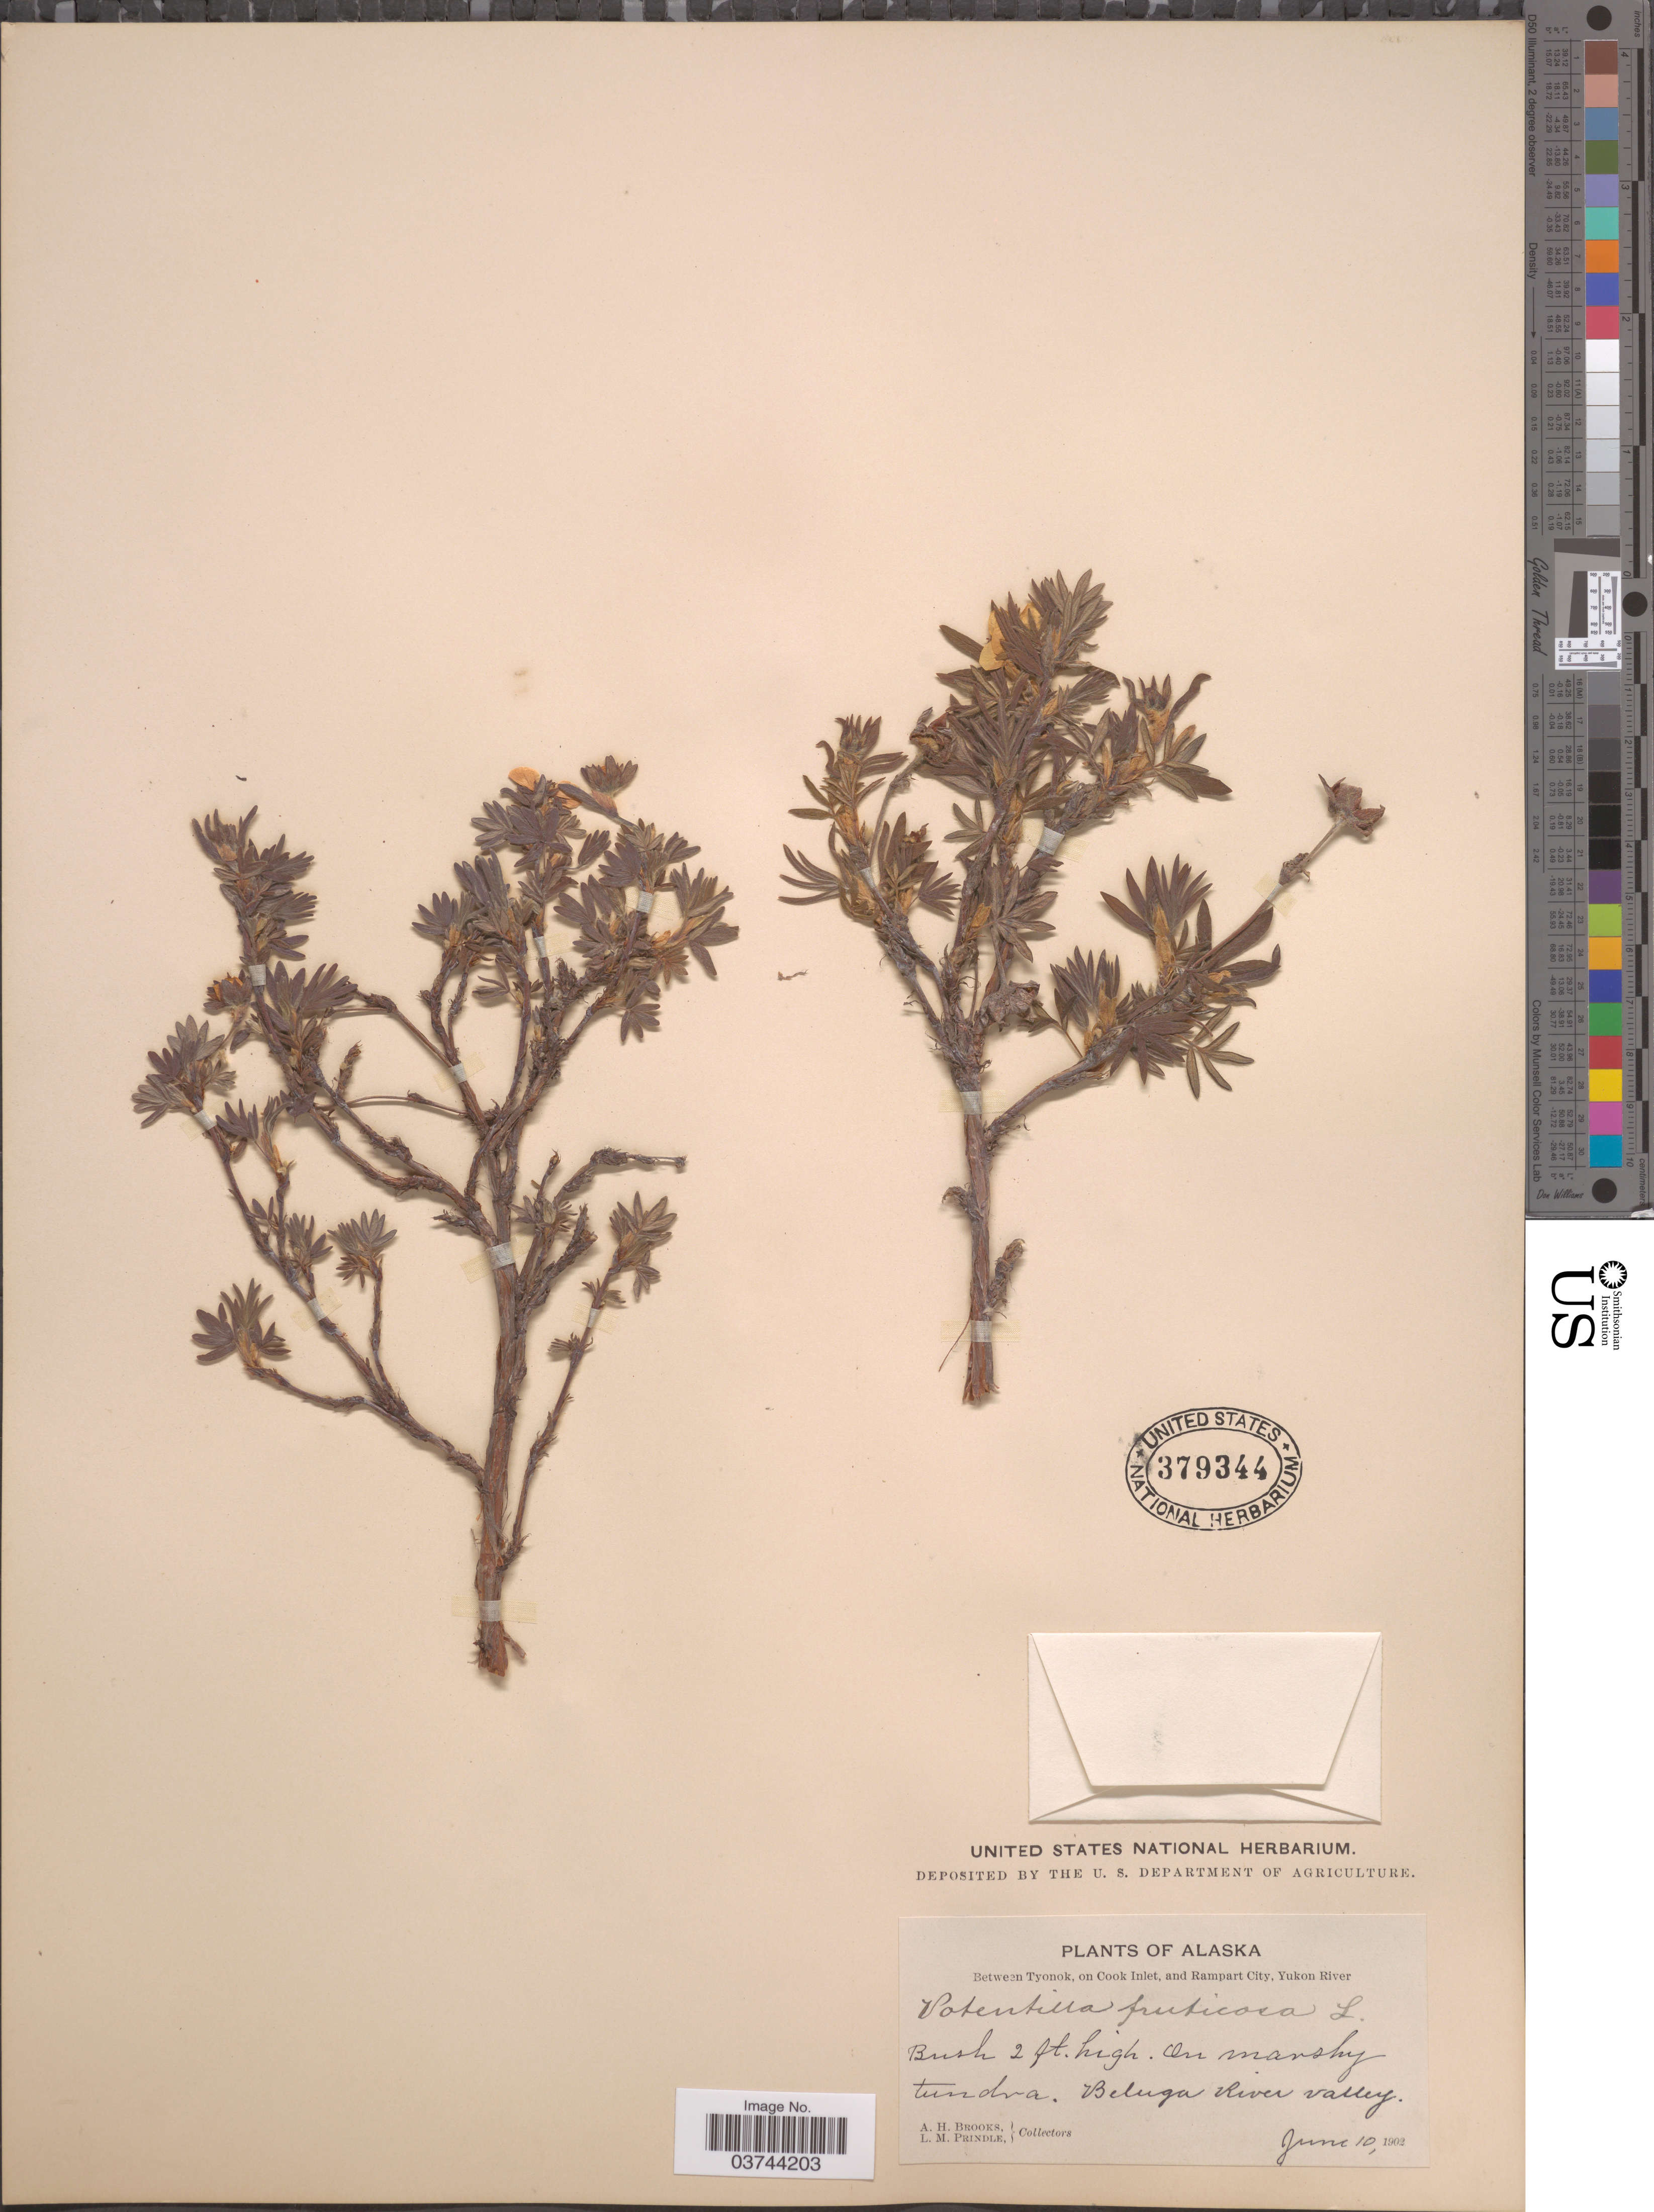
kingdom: Plantae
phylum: Tracheophyta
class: Magnoliopsida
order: Rosales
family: Rosaceae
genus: Dasiphora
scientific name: Dasiphora fruticosa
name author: (L.) Rydb.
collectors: A. Brooks & L. Prindle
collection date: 1902-06-10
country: United States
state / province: Alaska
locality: Between Tyonok, on Cook Inlet, and Rampart City, Yukon River. Beluga River Valley.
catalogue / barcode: US 379344